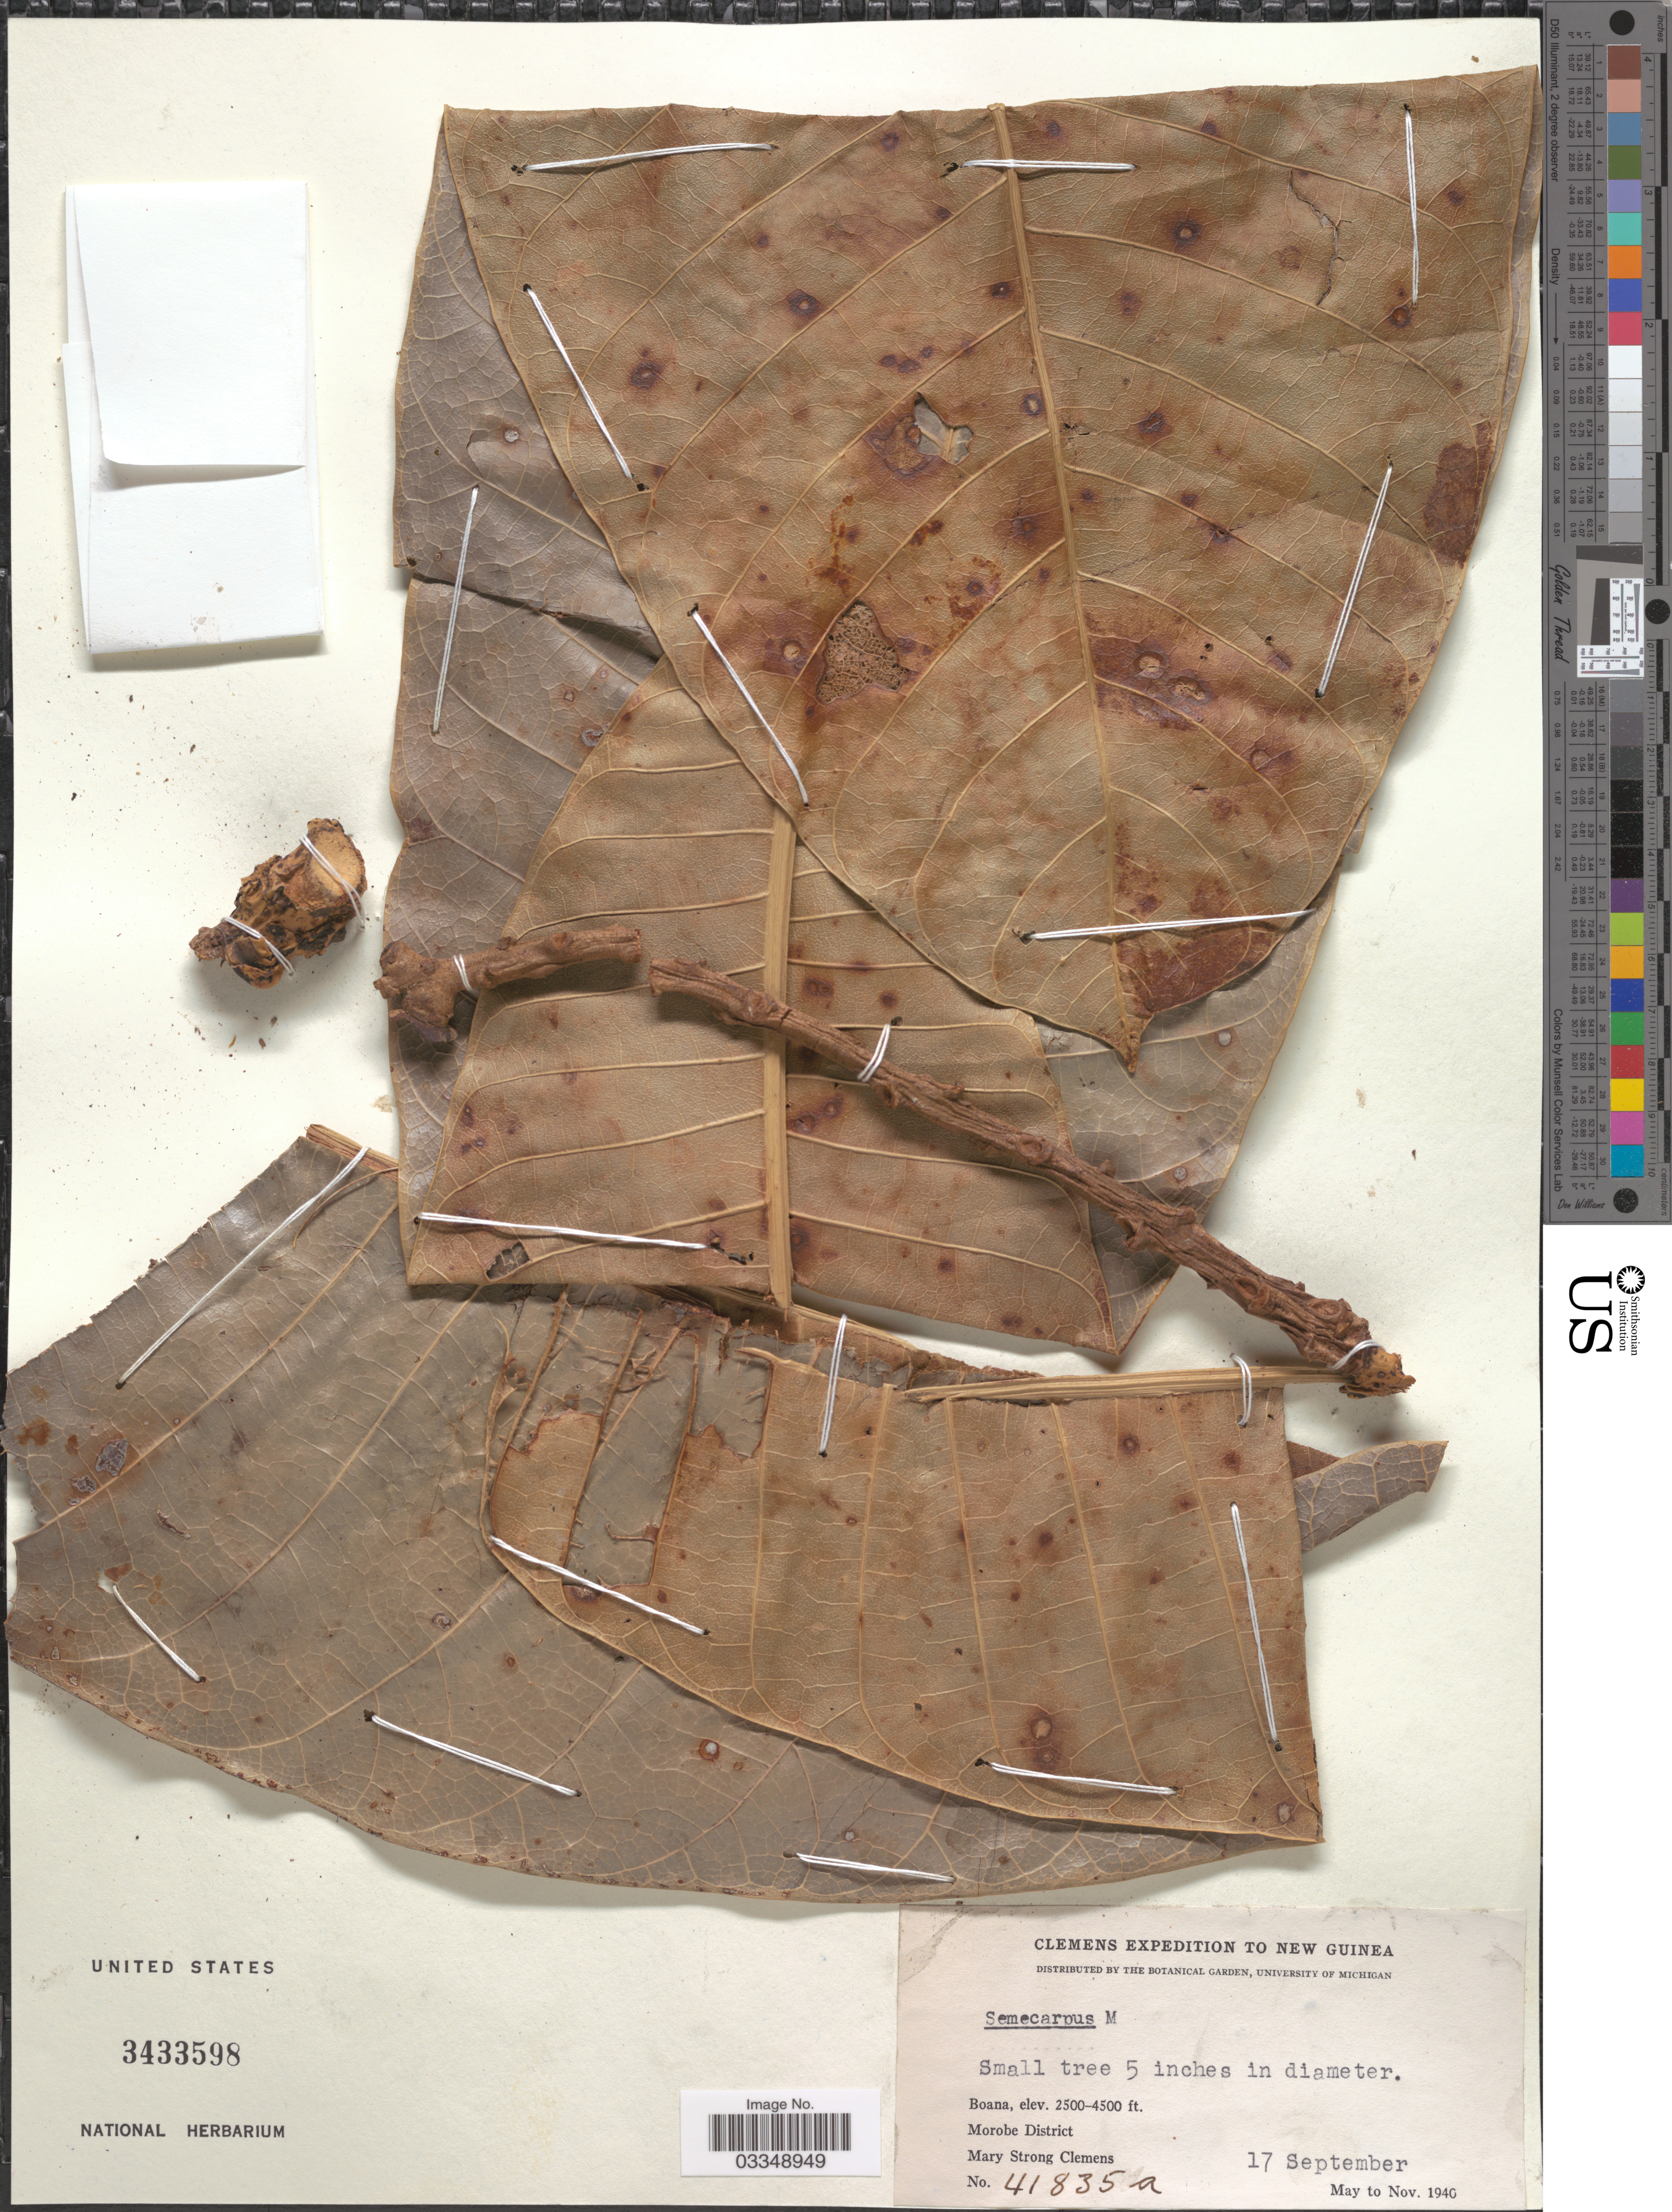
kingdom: Plantae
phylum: Tracheophyta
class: Magnoliopsida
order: Sapindales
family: Anacardiaceae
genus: Semecarpus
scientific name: Semecarpus sp.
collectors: M. S. Clemens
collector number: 41835a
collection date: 1940-09-17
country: Papua New Guinea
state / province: Morobe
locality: New Guinea. Boana. Morobe District.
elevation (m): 762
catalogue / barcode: US 3433598